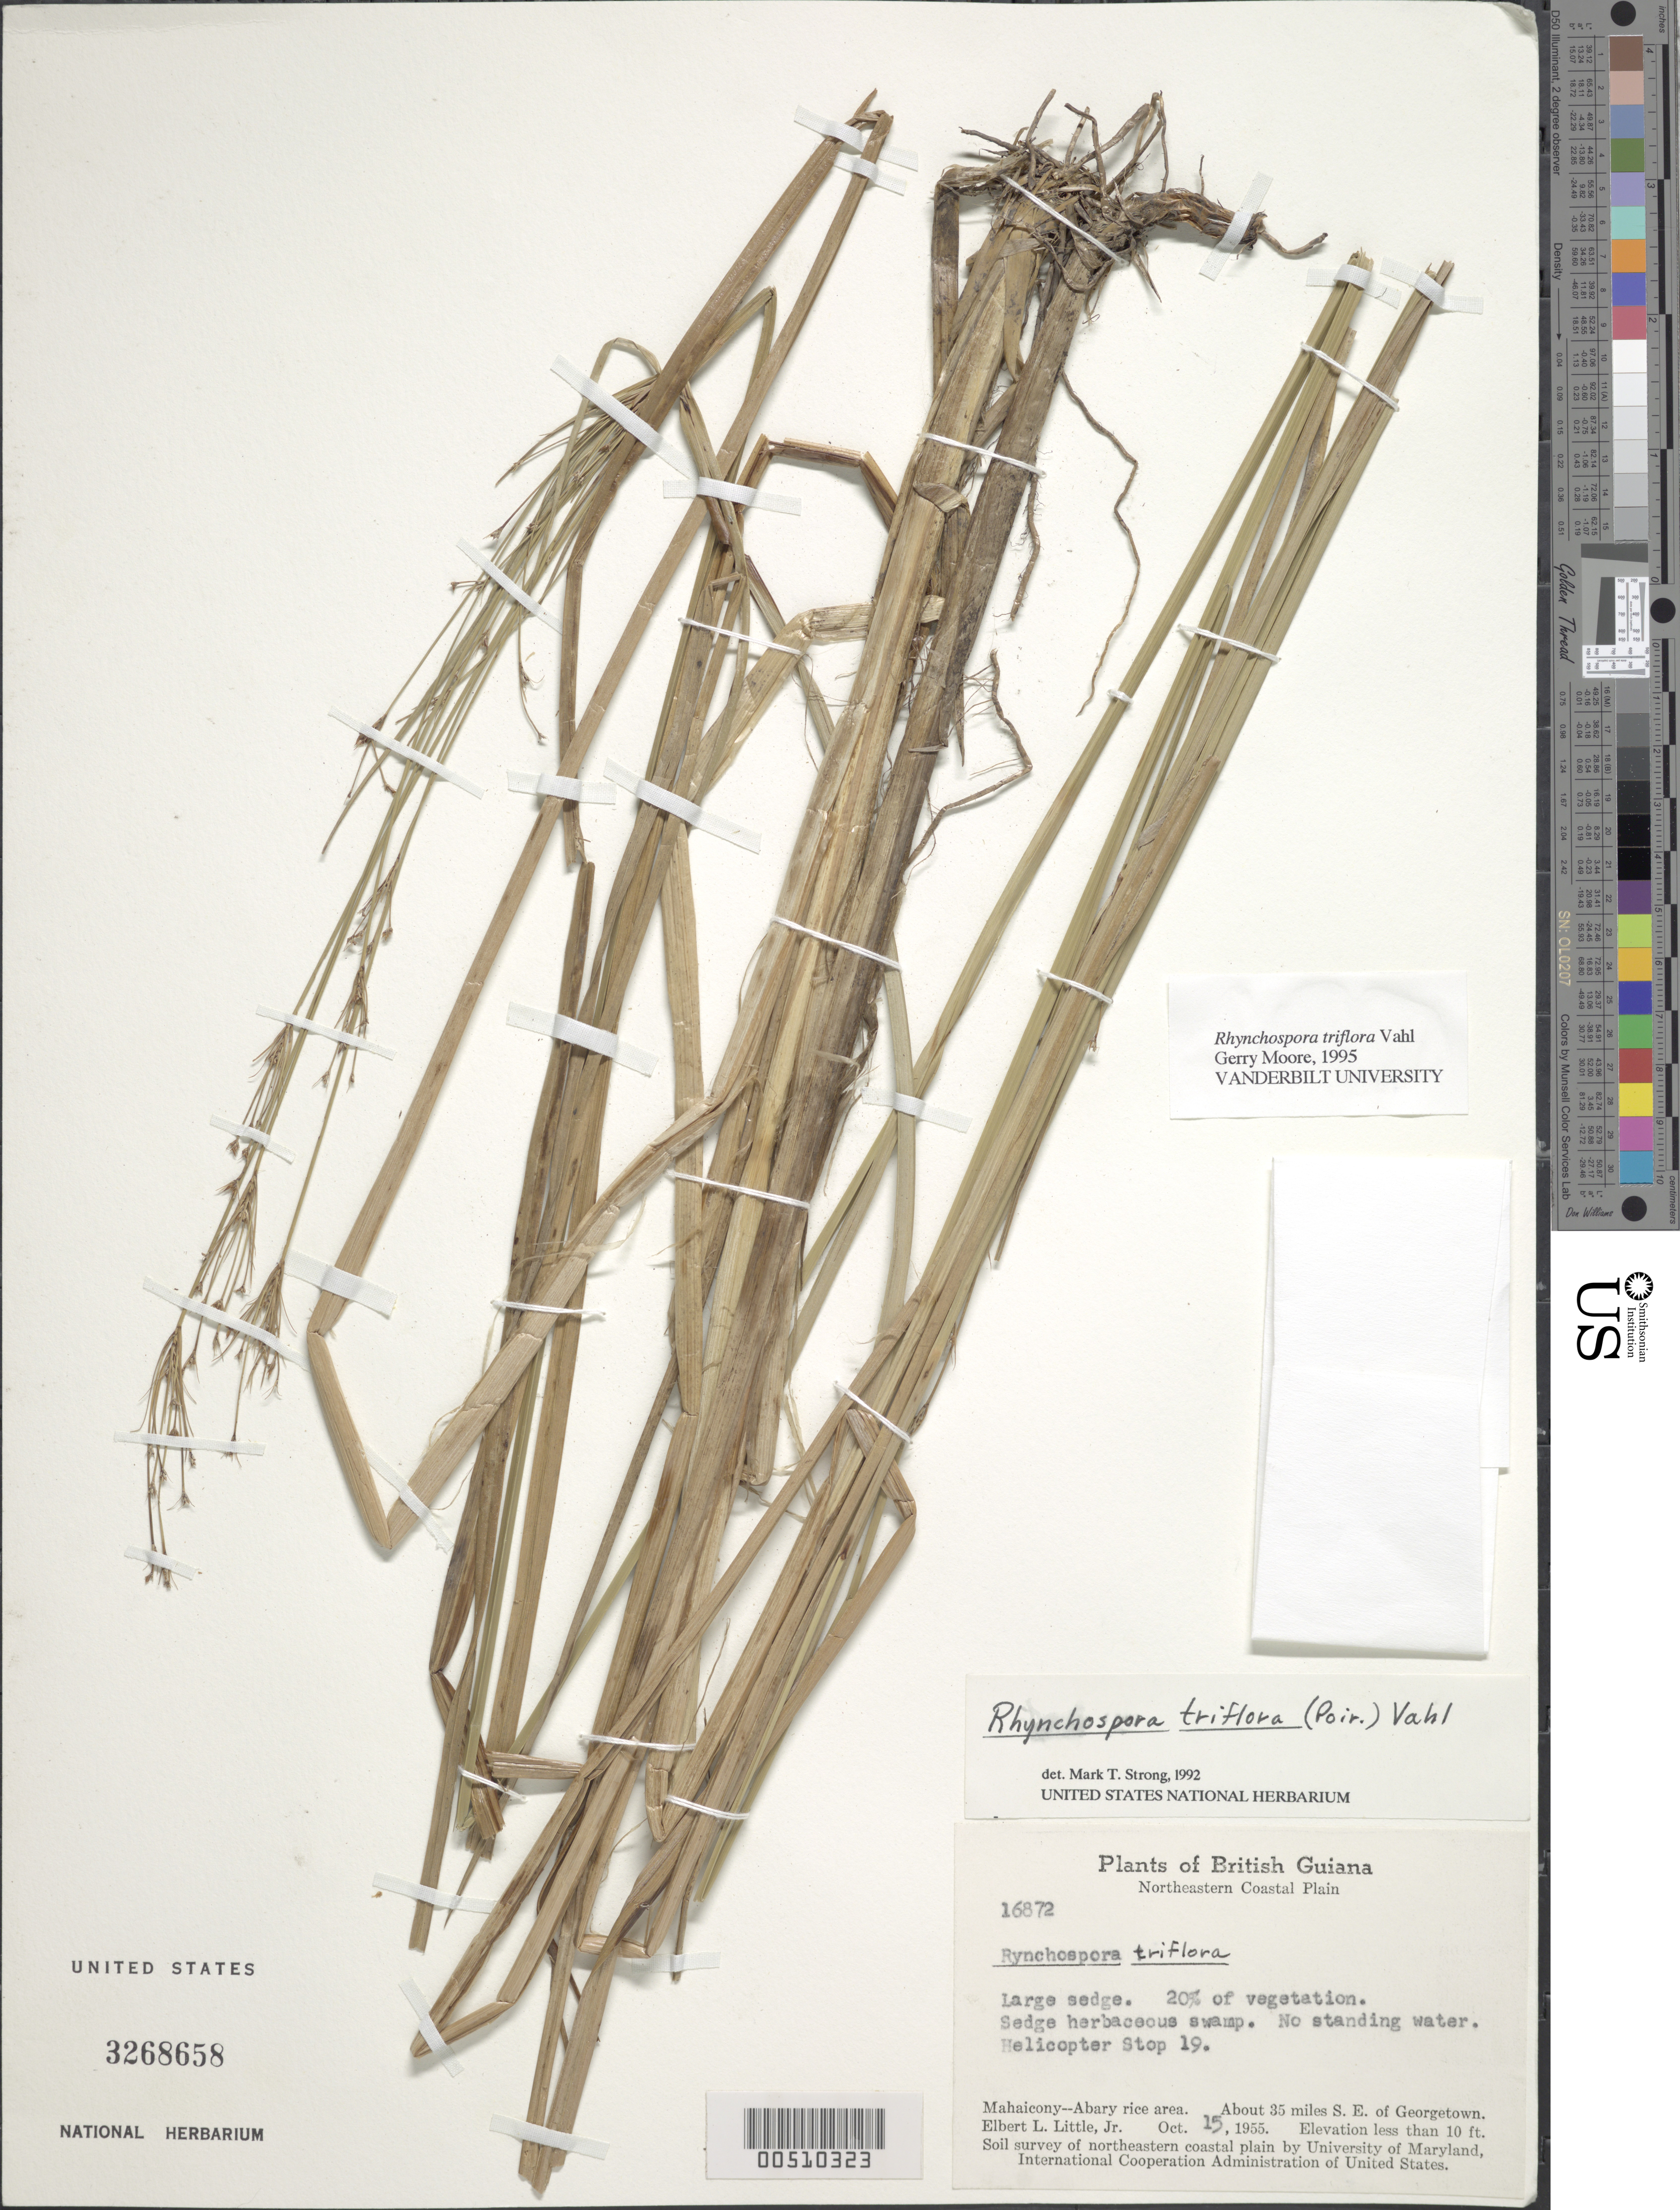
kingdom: Plantae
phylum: Tracheophyta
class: Liliopsida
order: Poales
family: Cyperaceae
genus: Rhynchospora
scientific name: Rhynchospora triflora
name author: Vahl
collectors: E. L. Little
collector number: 16872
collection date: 1955-10-15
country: Guyana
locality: British Guiana, Northeastern Coastal Plain, Mahaicony-Abary rice area, about 35 miles S.E. of Georgetown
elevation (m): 3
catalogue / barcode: US 3268658